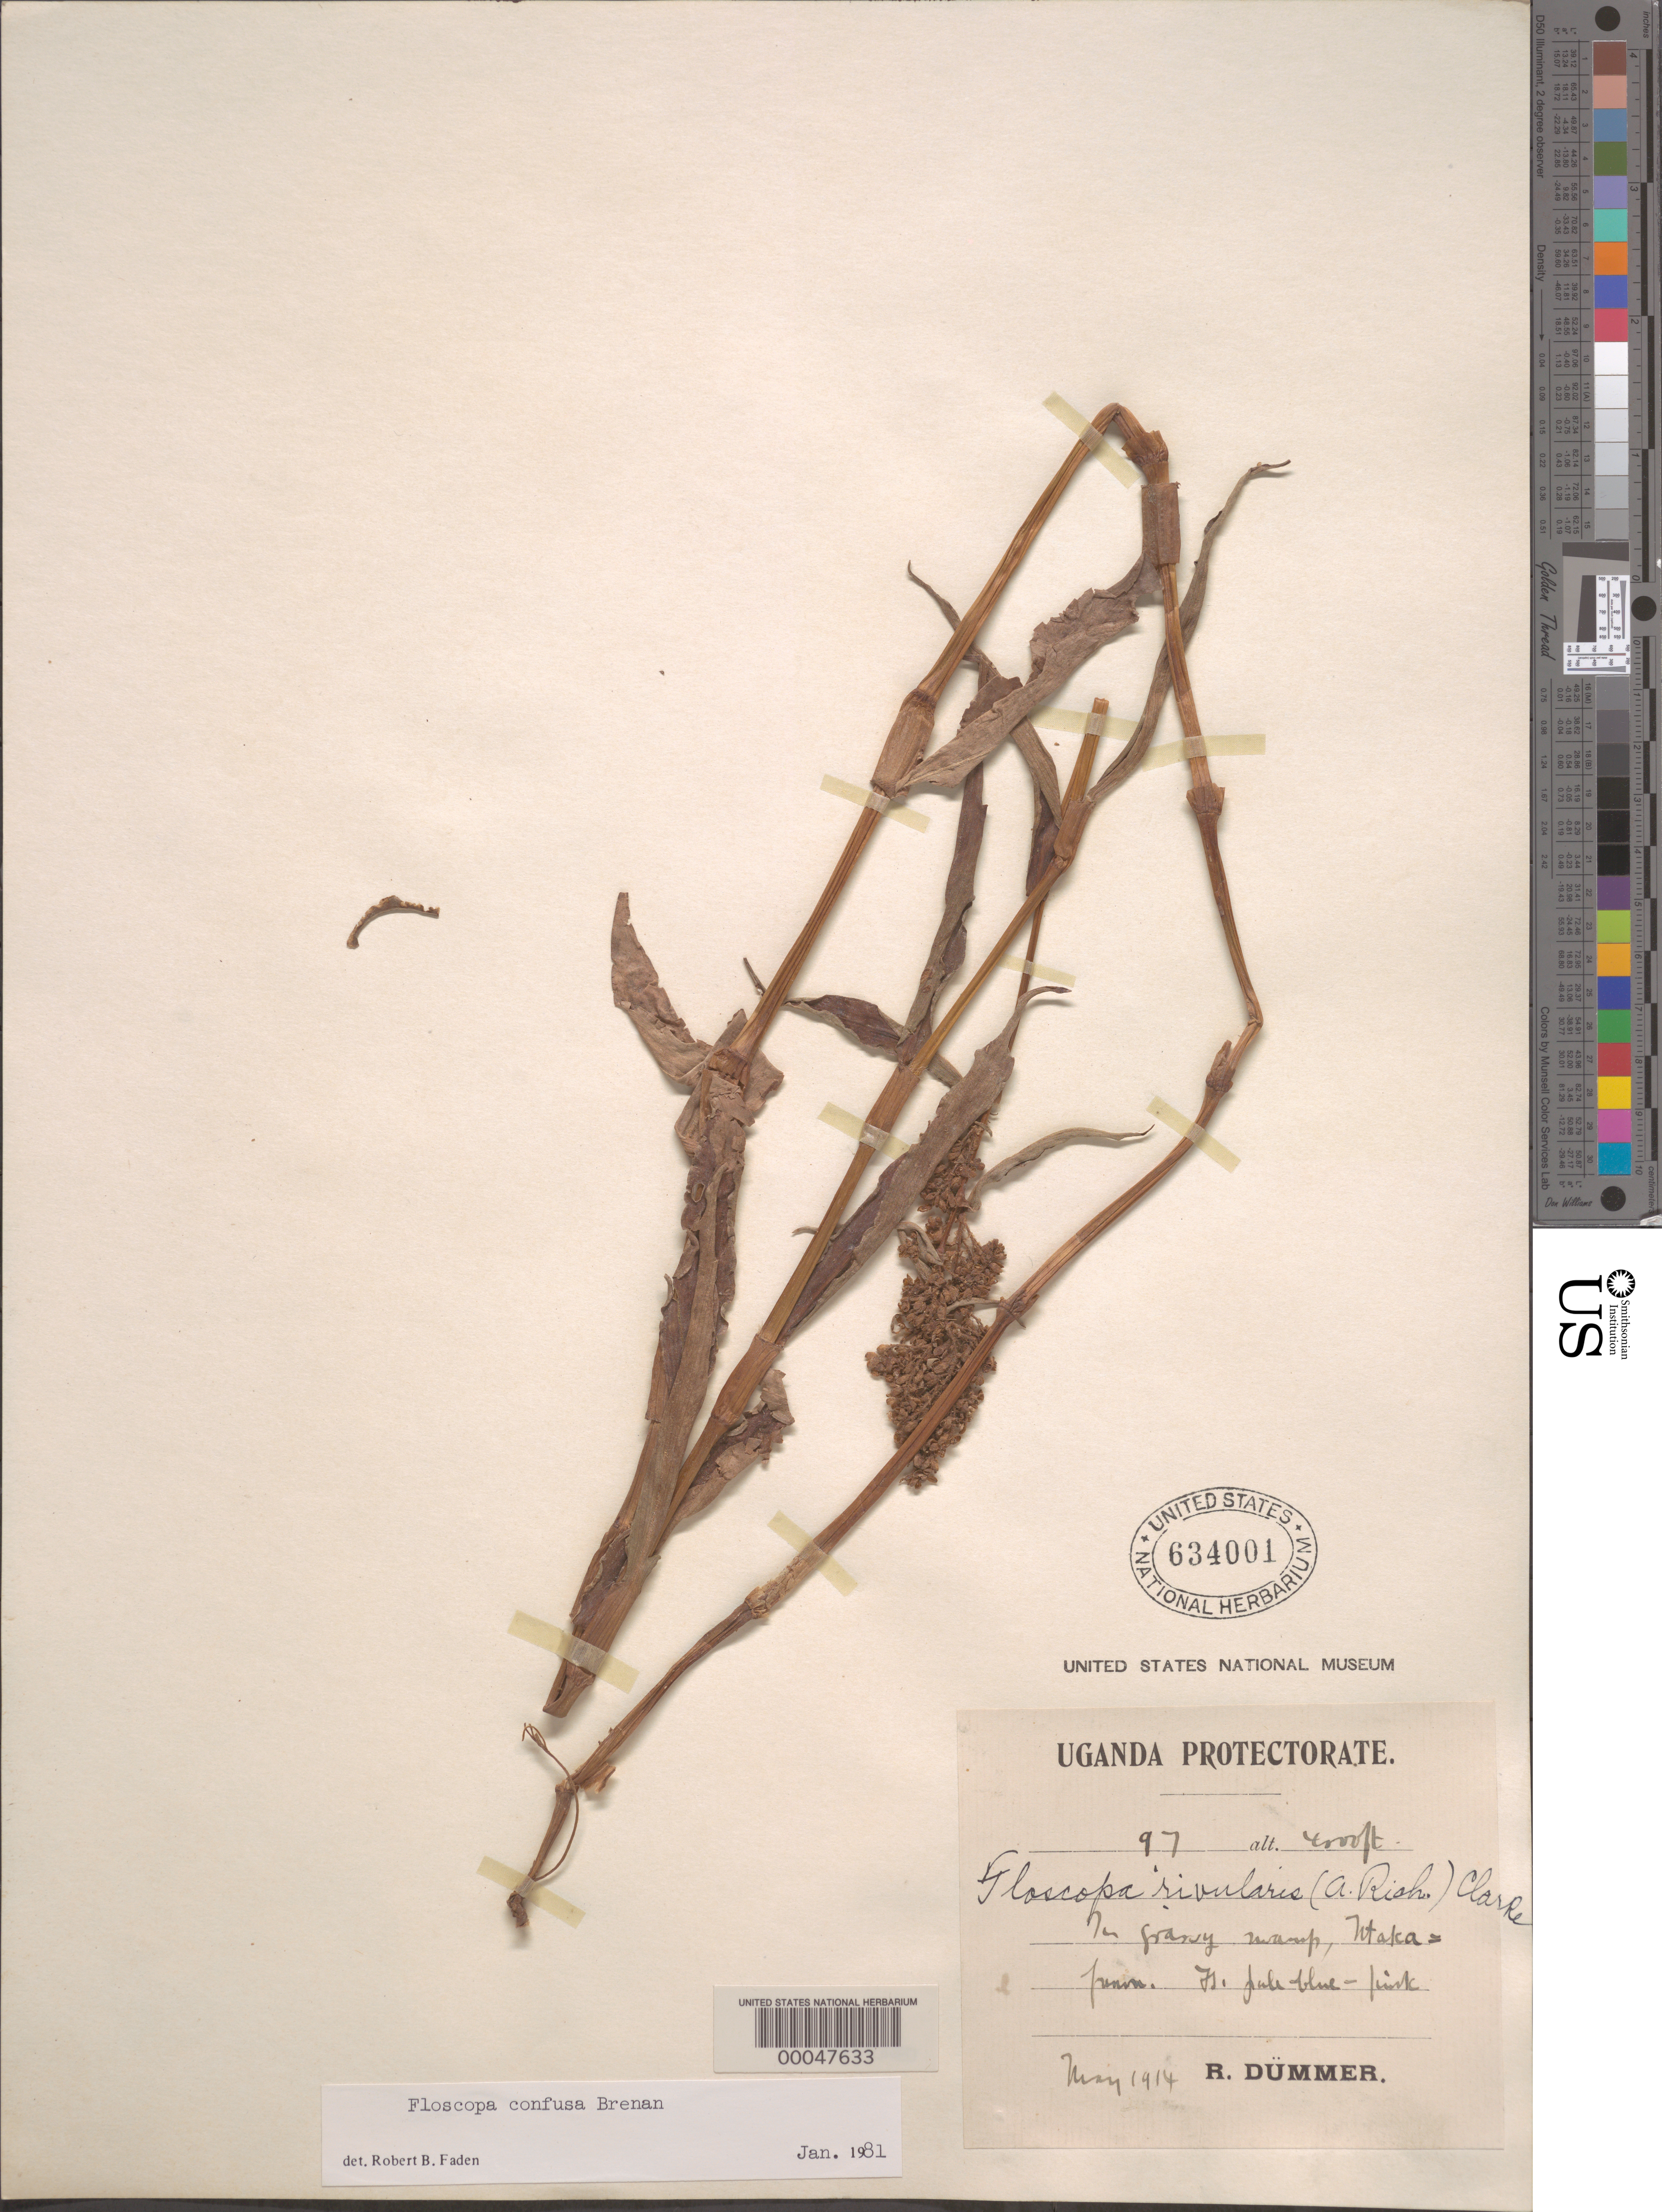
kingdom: Plantae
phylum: Tracheophyta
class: Liliopsida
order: Commelinales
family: Commelinaceae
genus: Floscopa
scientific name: Floscopa confusa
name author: Brenan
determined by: Faden, Robert B., (US), Smithsonian Institution - National Museum of Natural History (UNITED STATES)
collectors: R. Dümmer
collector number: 97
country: Uganda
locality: Utaka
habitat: Grassy swamp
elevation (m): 1220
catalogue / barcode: US 634001